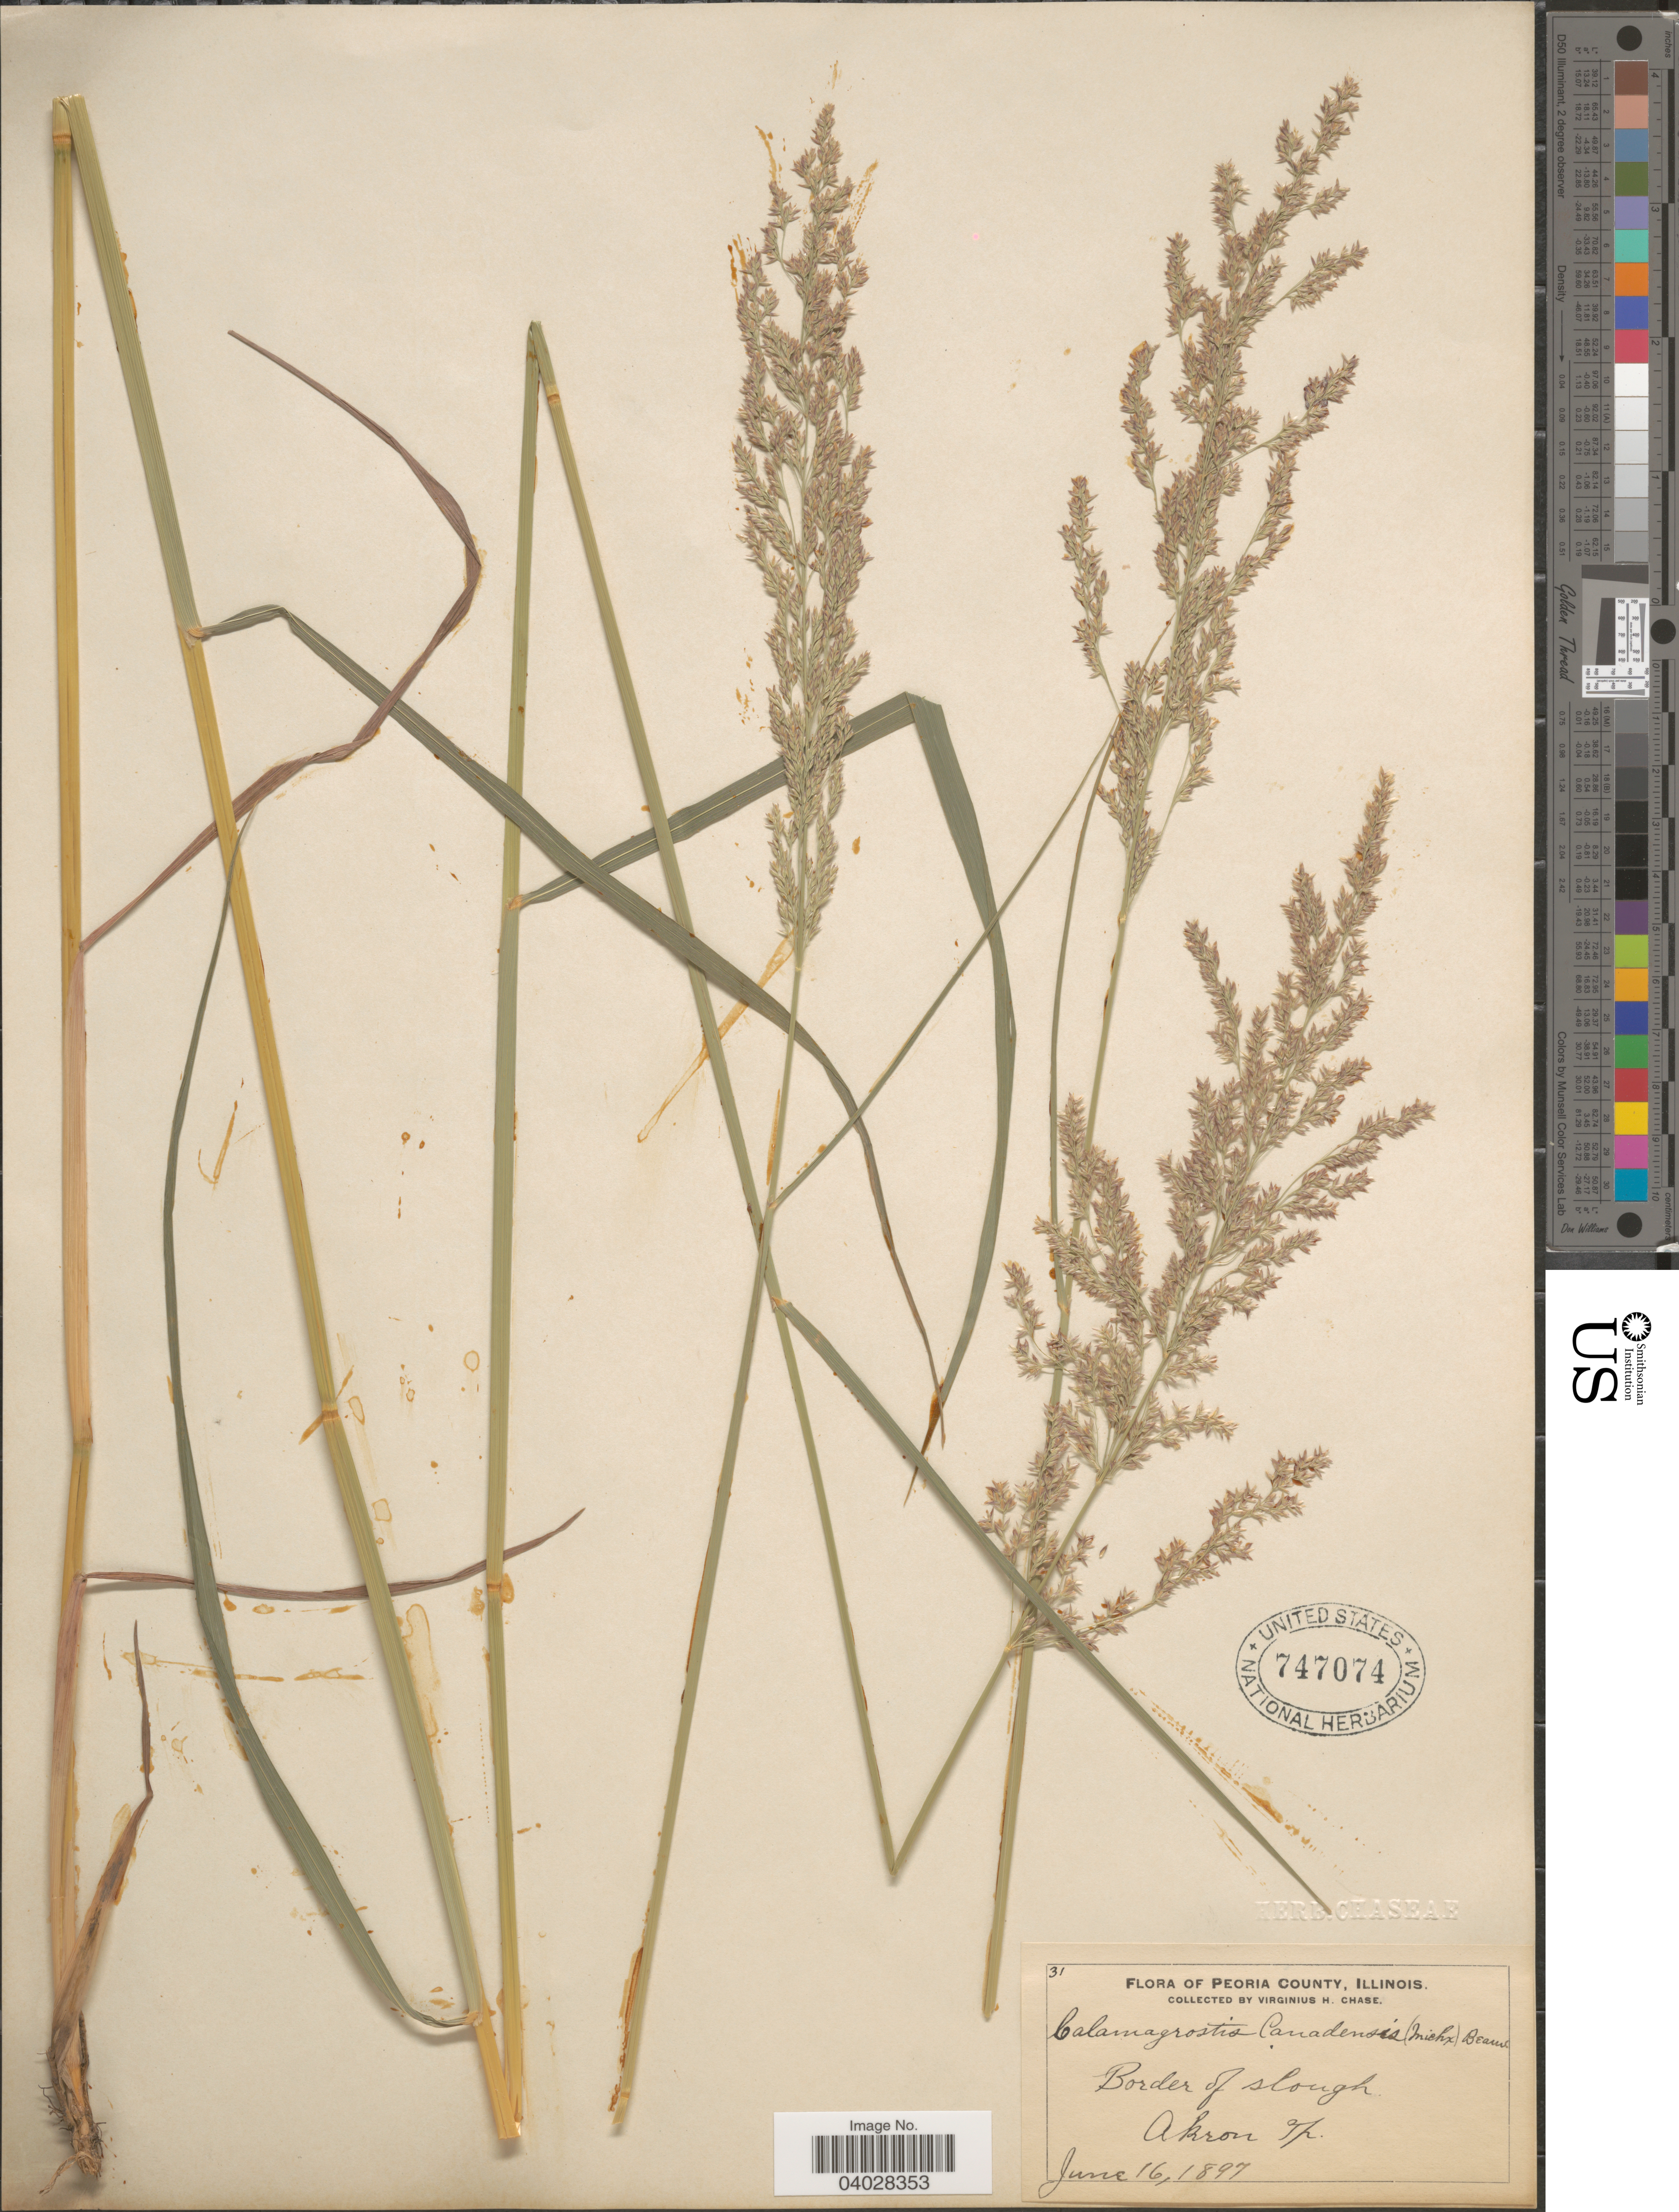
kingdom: Plantae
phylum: Tracheophyta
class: Liliopsida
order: Poales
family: Poaceae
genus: Calamagrostis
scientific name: Calamagrostis canadensis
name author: (Michx.) P. Beauv.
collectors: V. H. Chase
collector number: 31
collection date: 1897-06-16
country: United States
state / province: Illinois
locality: Peoria County. Border of slough. Akron Tp.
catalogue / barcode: US 747074